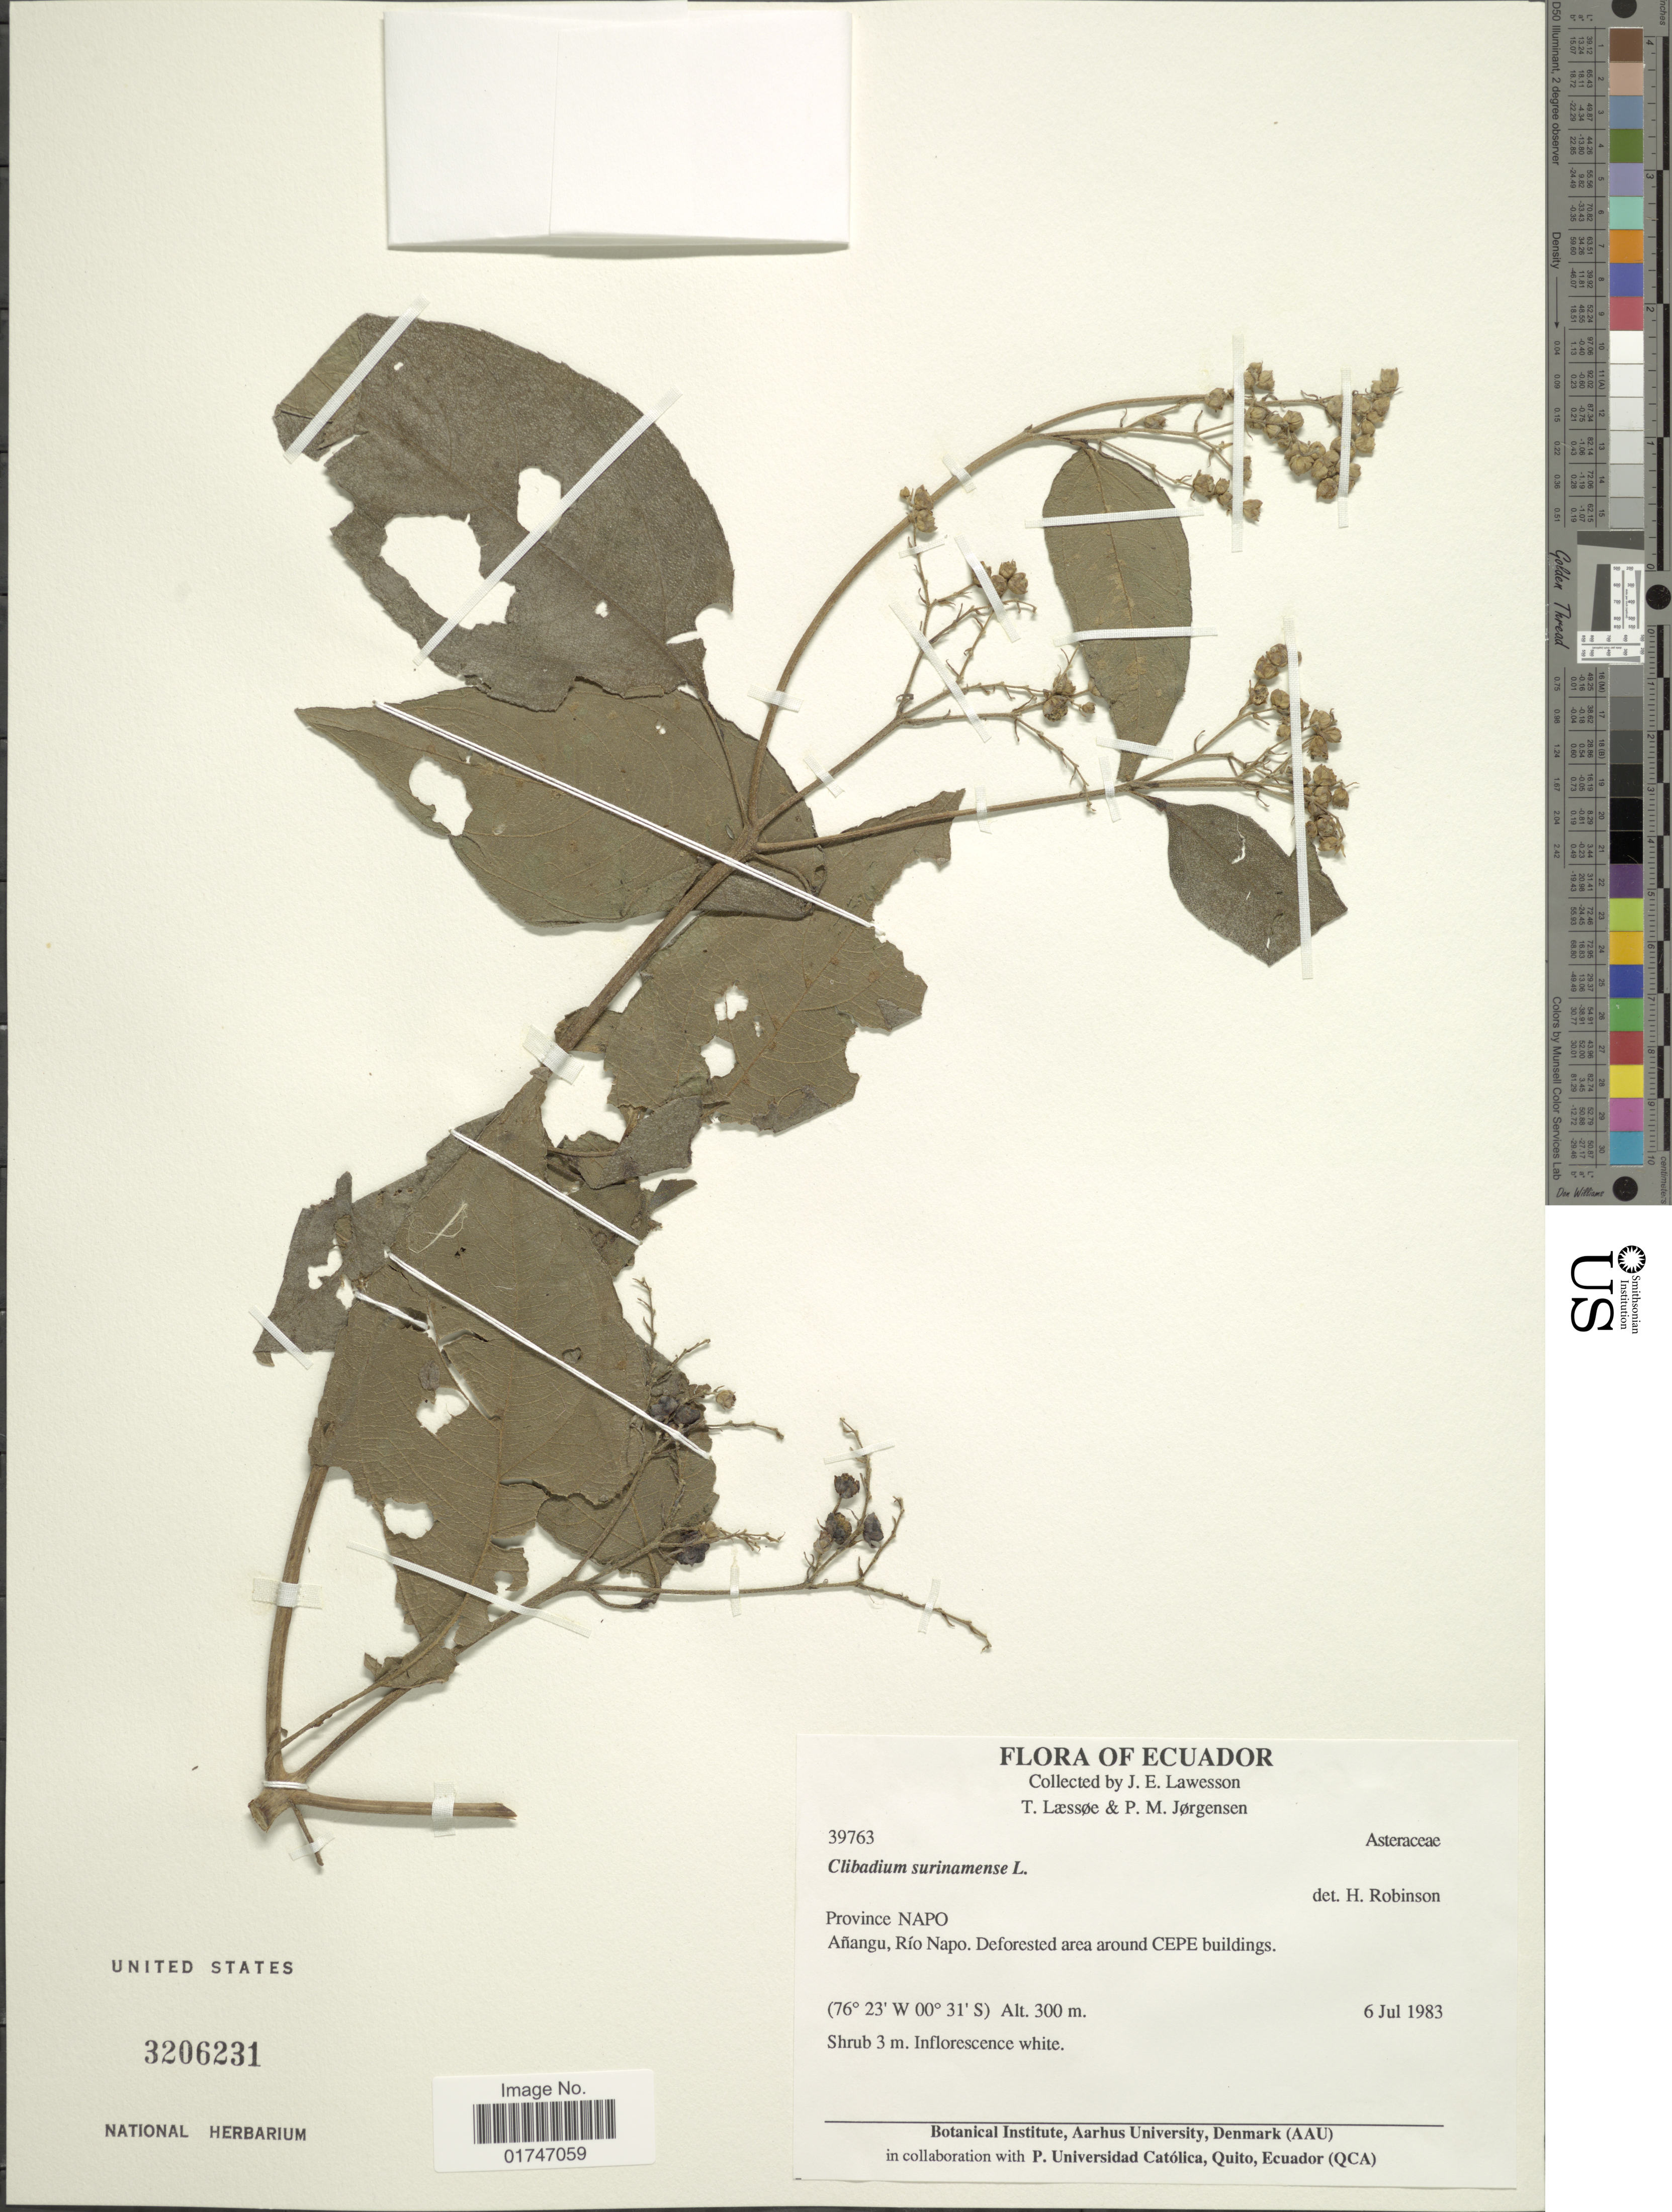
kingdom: Plantae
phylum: Tracheophyta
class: Magnoliopsida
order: Asterales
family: Asteraceae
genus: Clibadium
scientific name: Clibadium surinamense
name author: L.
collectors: J. Lawesson, T. Laessøe & P. Jørgensen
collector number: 39763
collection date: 1983-07-06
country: Ecuador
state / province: Napo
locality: Province Napo. Añangu, Río Napo. Deforested area around CEPE buildings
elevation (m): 300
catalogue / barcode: US 3206231